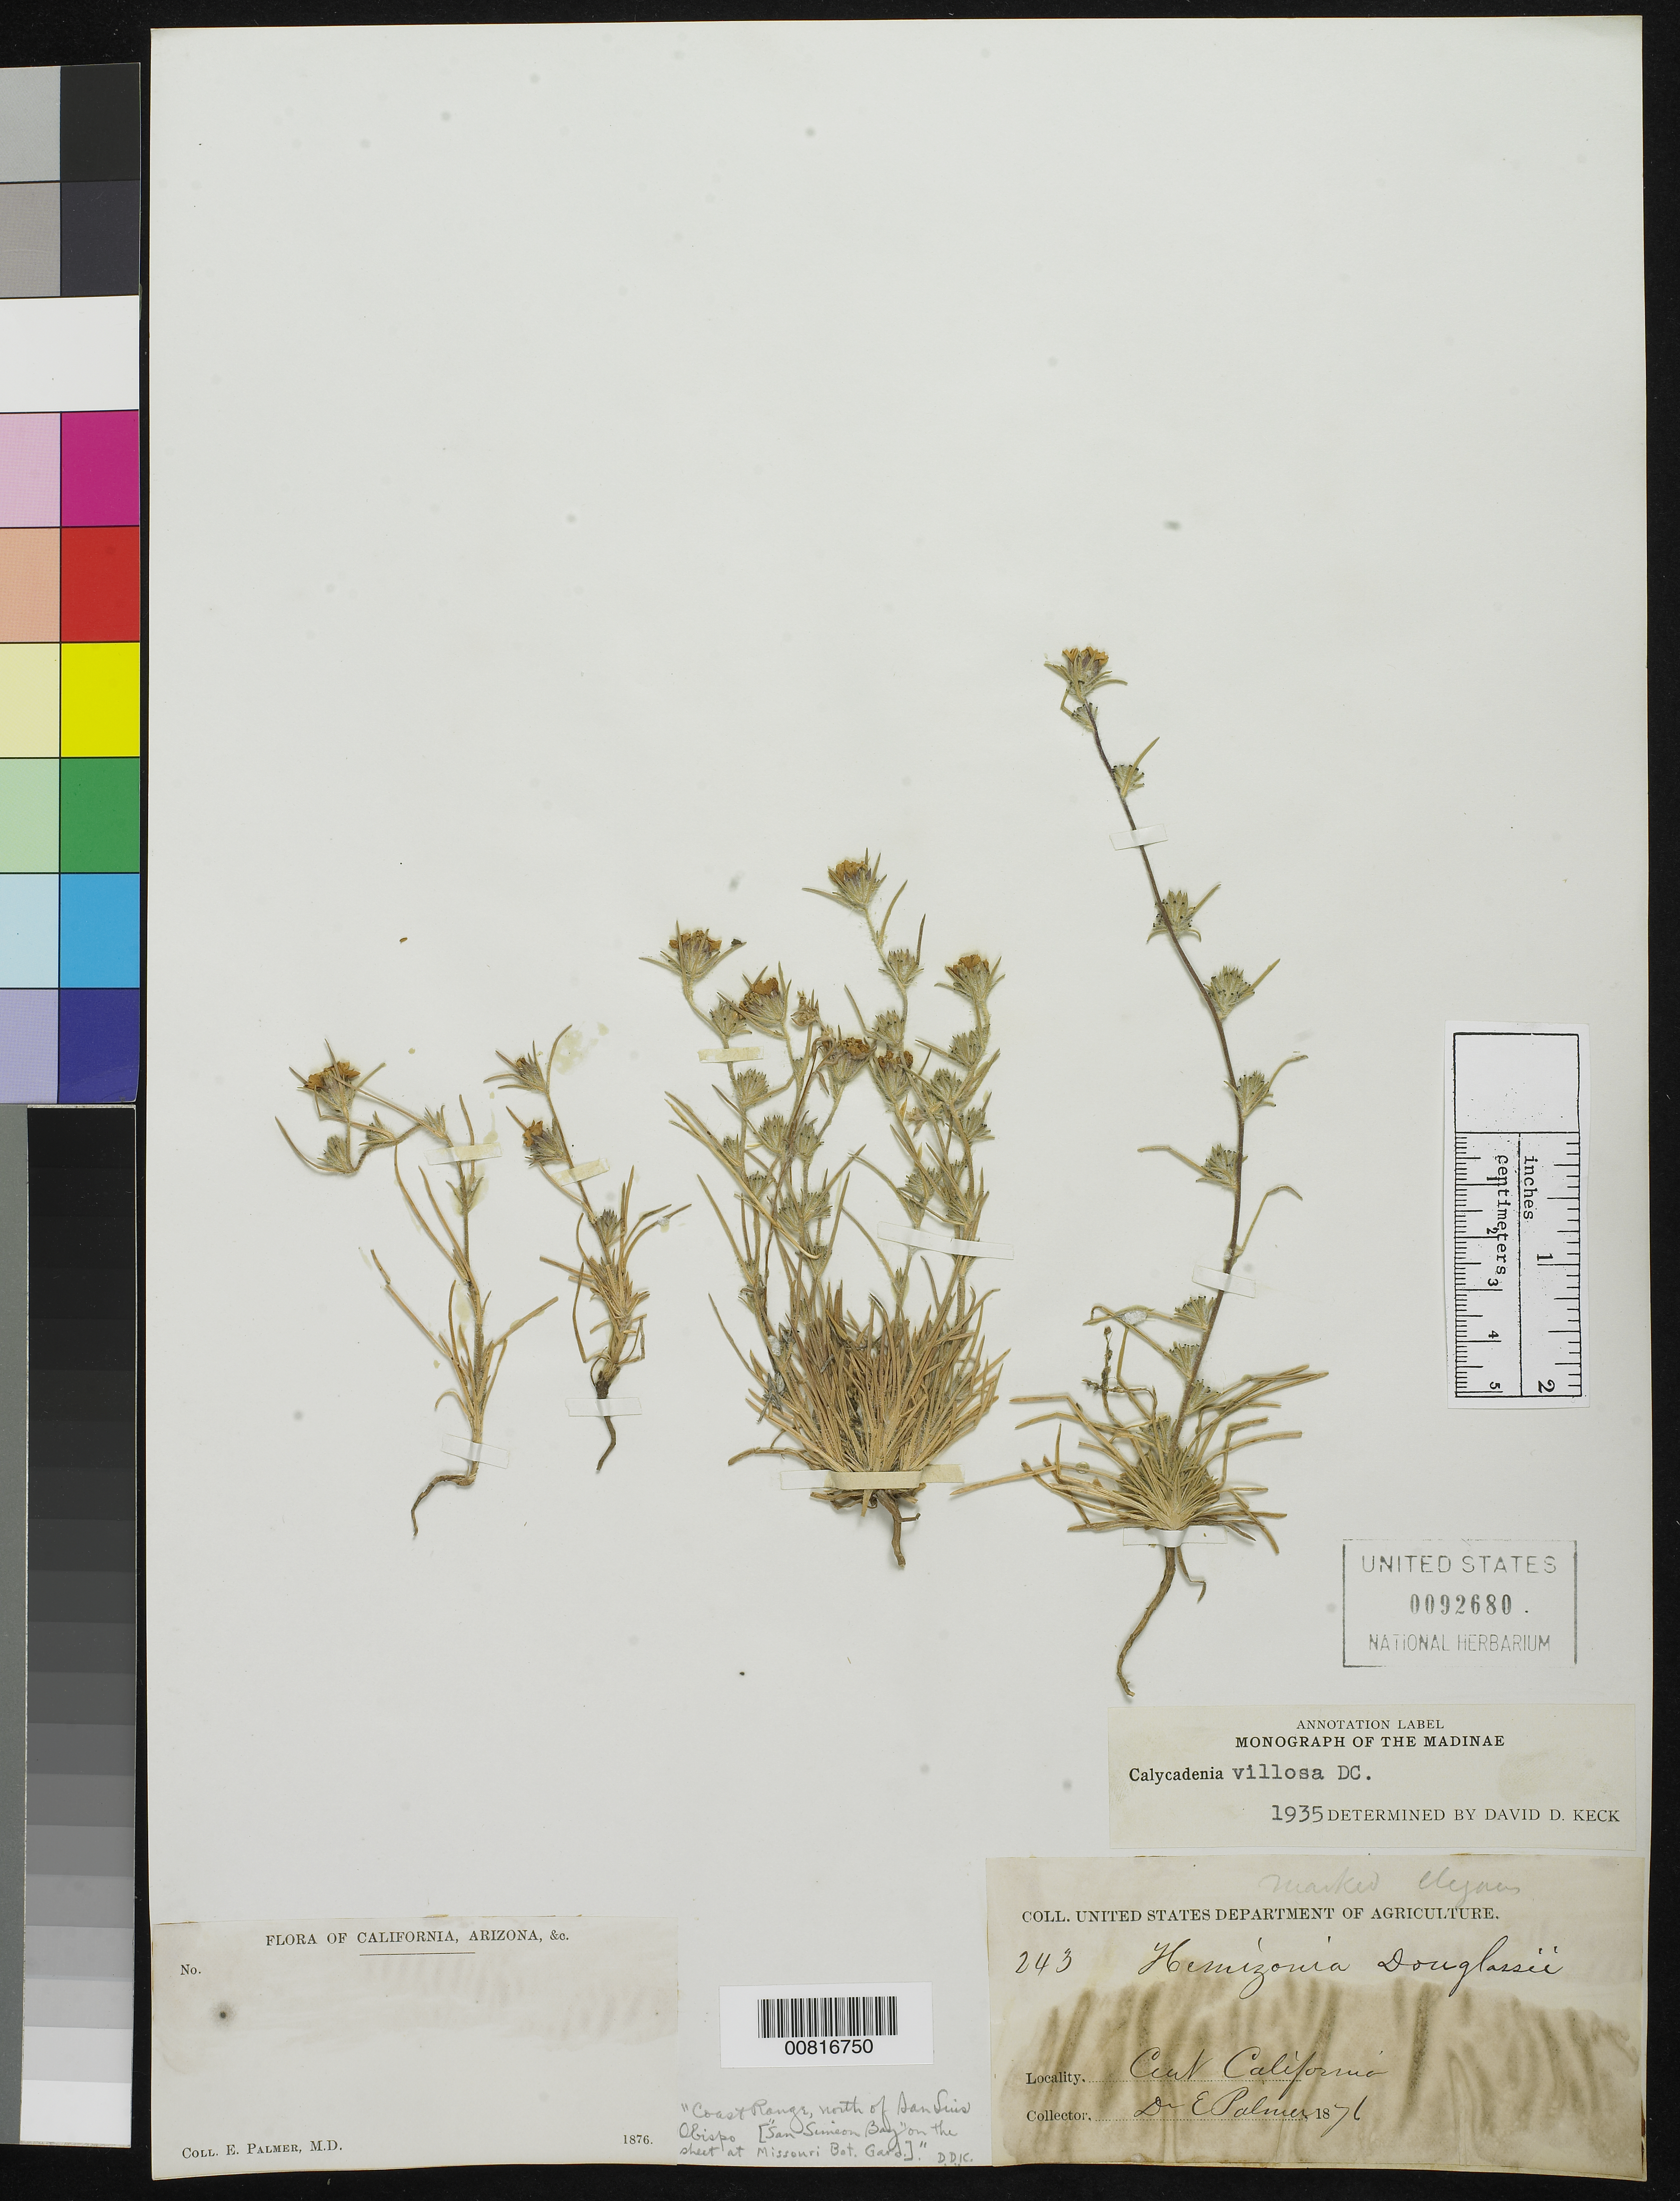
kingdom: Plantae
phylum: Tracheophyta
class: Magnoliopsida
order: Asterales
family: Asteraceae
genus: Calycadenia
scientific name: Calycadenia villosa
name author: DC.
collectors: E. Palmer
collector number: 243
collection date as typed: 1876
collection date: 1876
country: United States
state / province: California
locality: Central California.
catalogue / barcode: US 92680